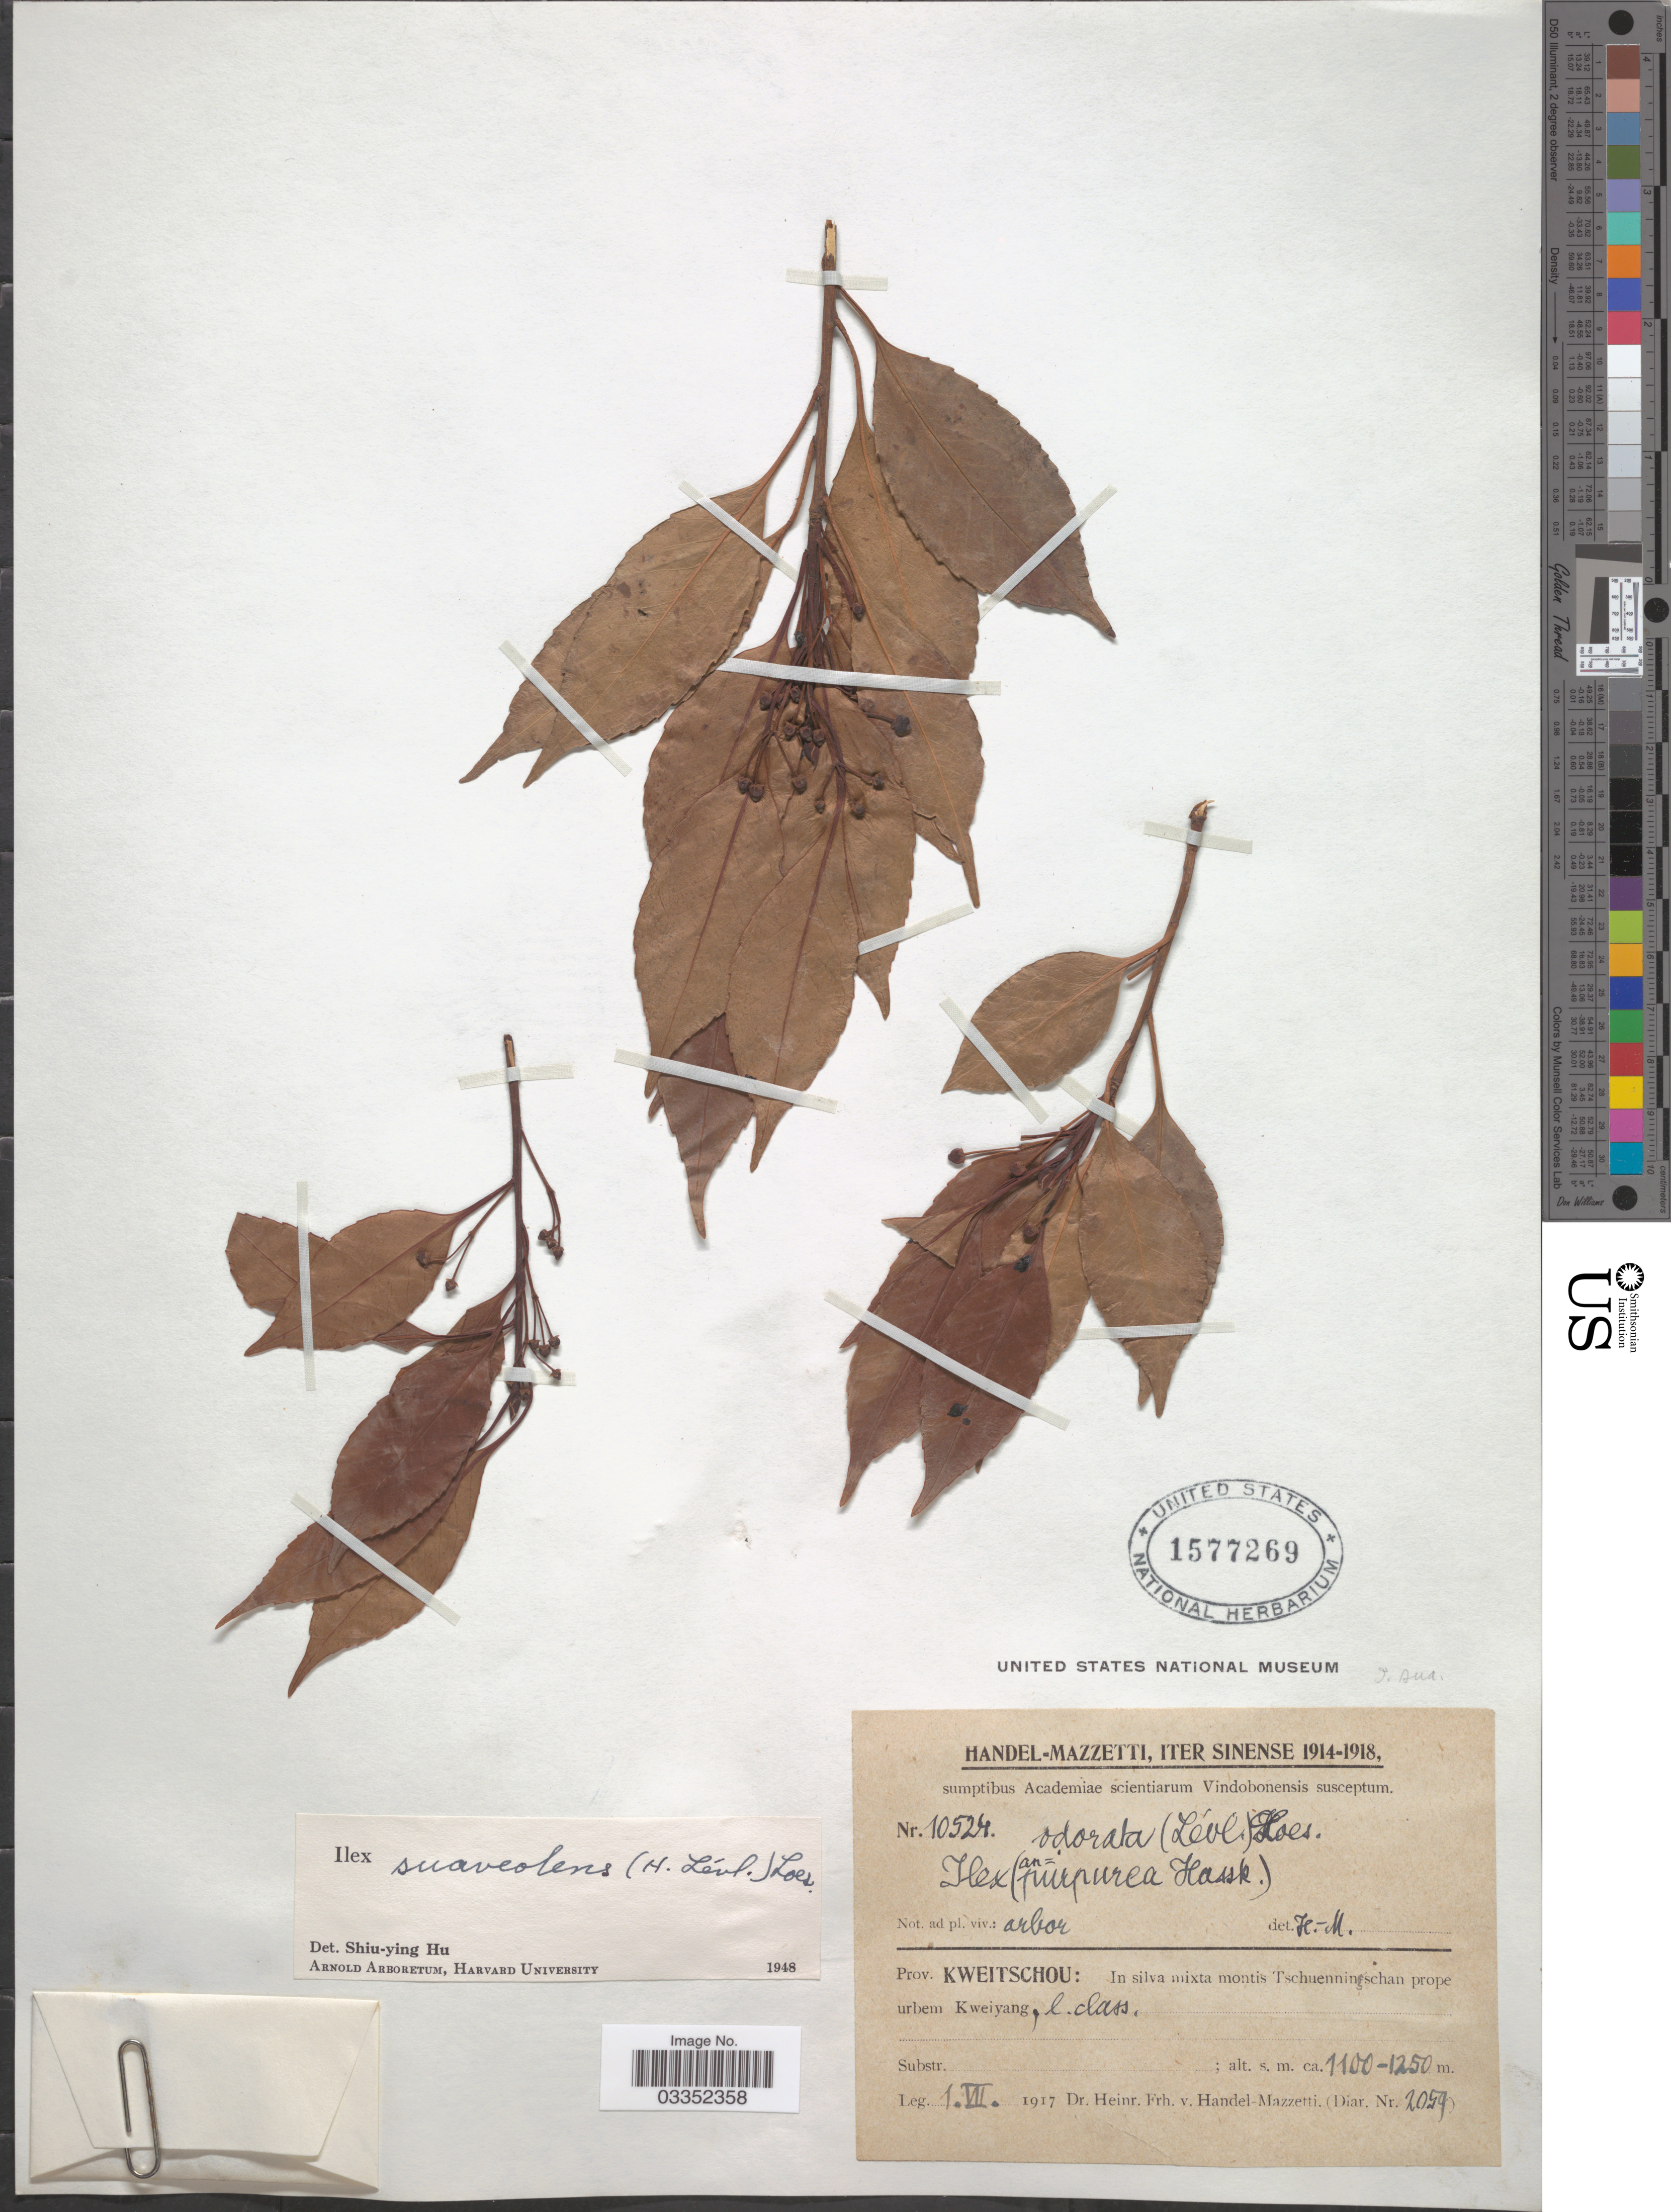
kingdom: Plantae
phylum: Tracheophyta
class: Magnoliopsida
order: Aquifoliales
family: Aquifoliaceae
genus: Ilex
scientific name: Ilex suaveolens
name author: (H. Lév.) Loes.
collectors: H. Handel-Mazzetti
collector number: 10524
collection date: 1917-07-01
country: China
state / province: Guizhou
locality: Prov. Kweitschou: In silva mixta montis Tschuenningschan [interpreted] prope urbem Kweiyang.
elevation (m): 1100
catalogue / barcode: US 1577269